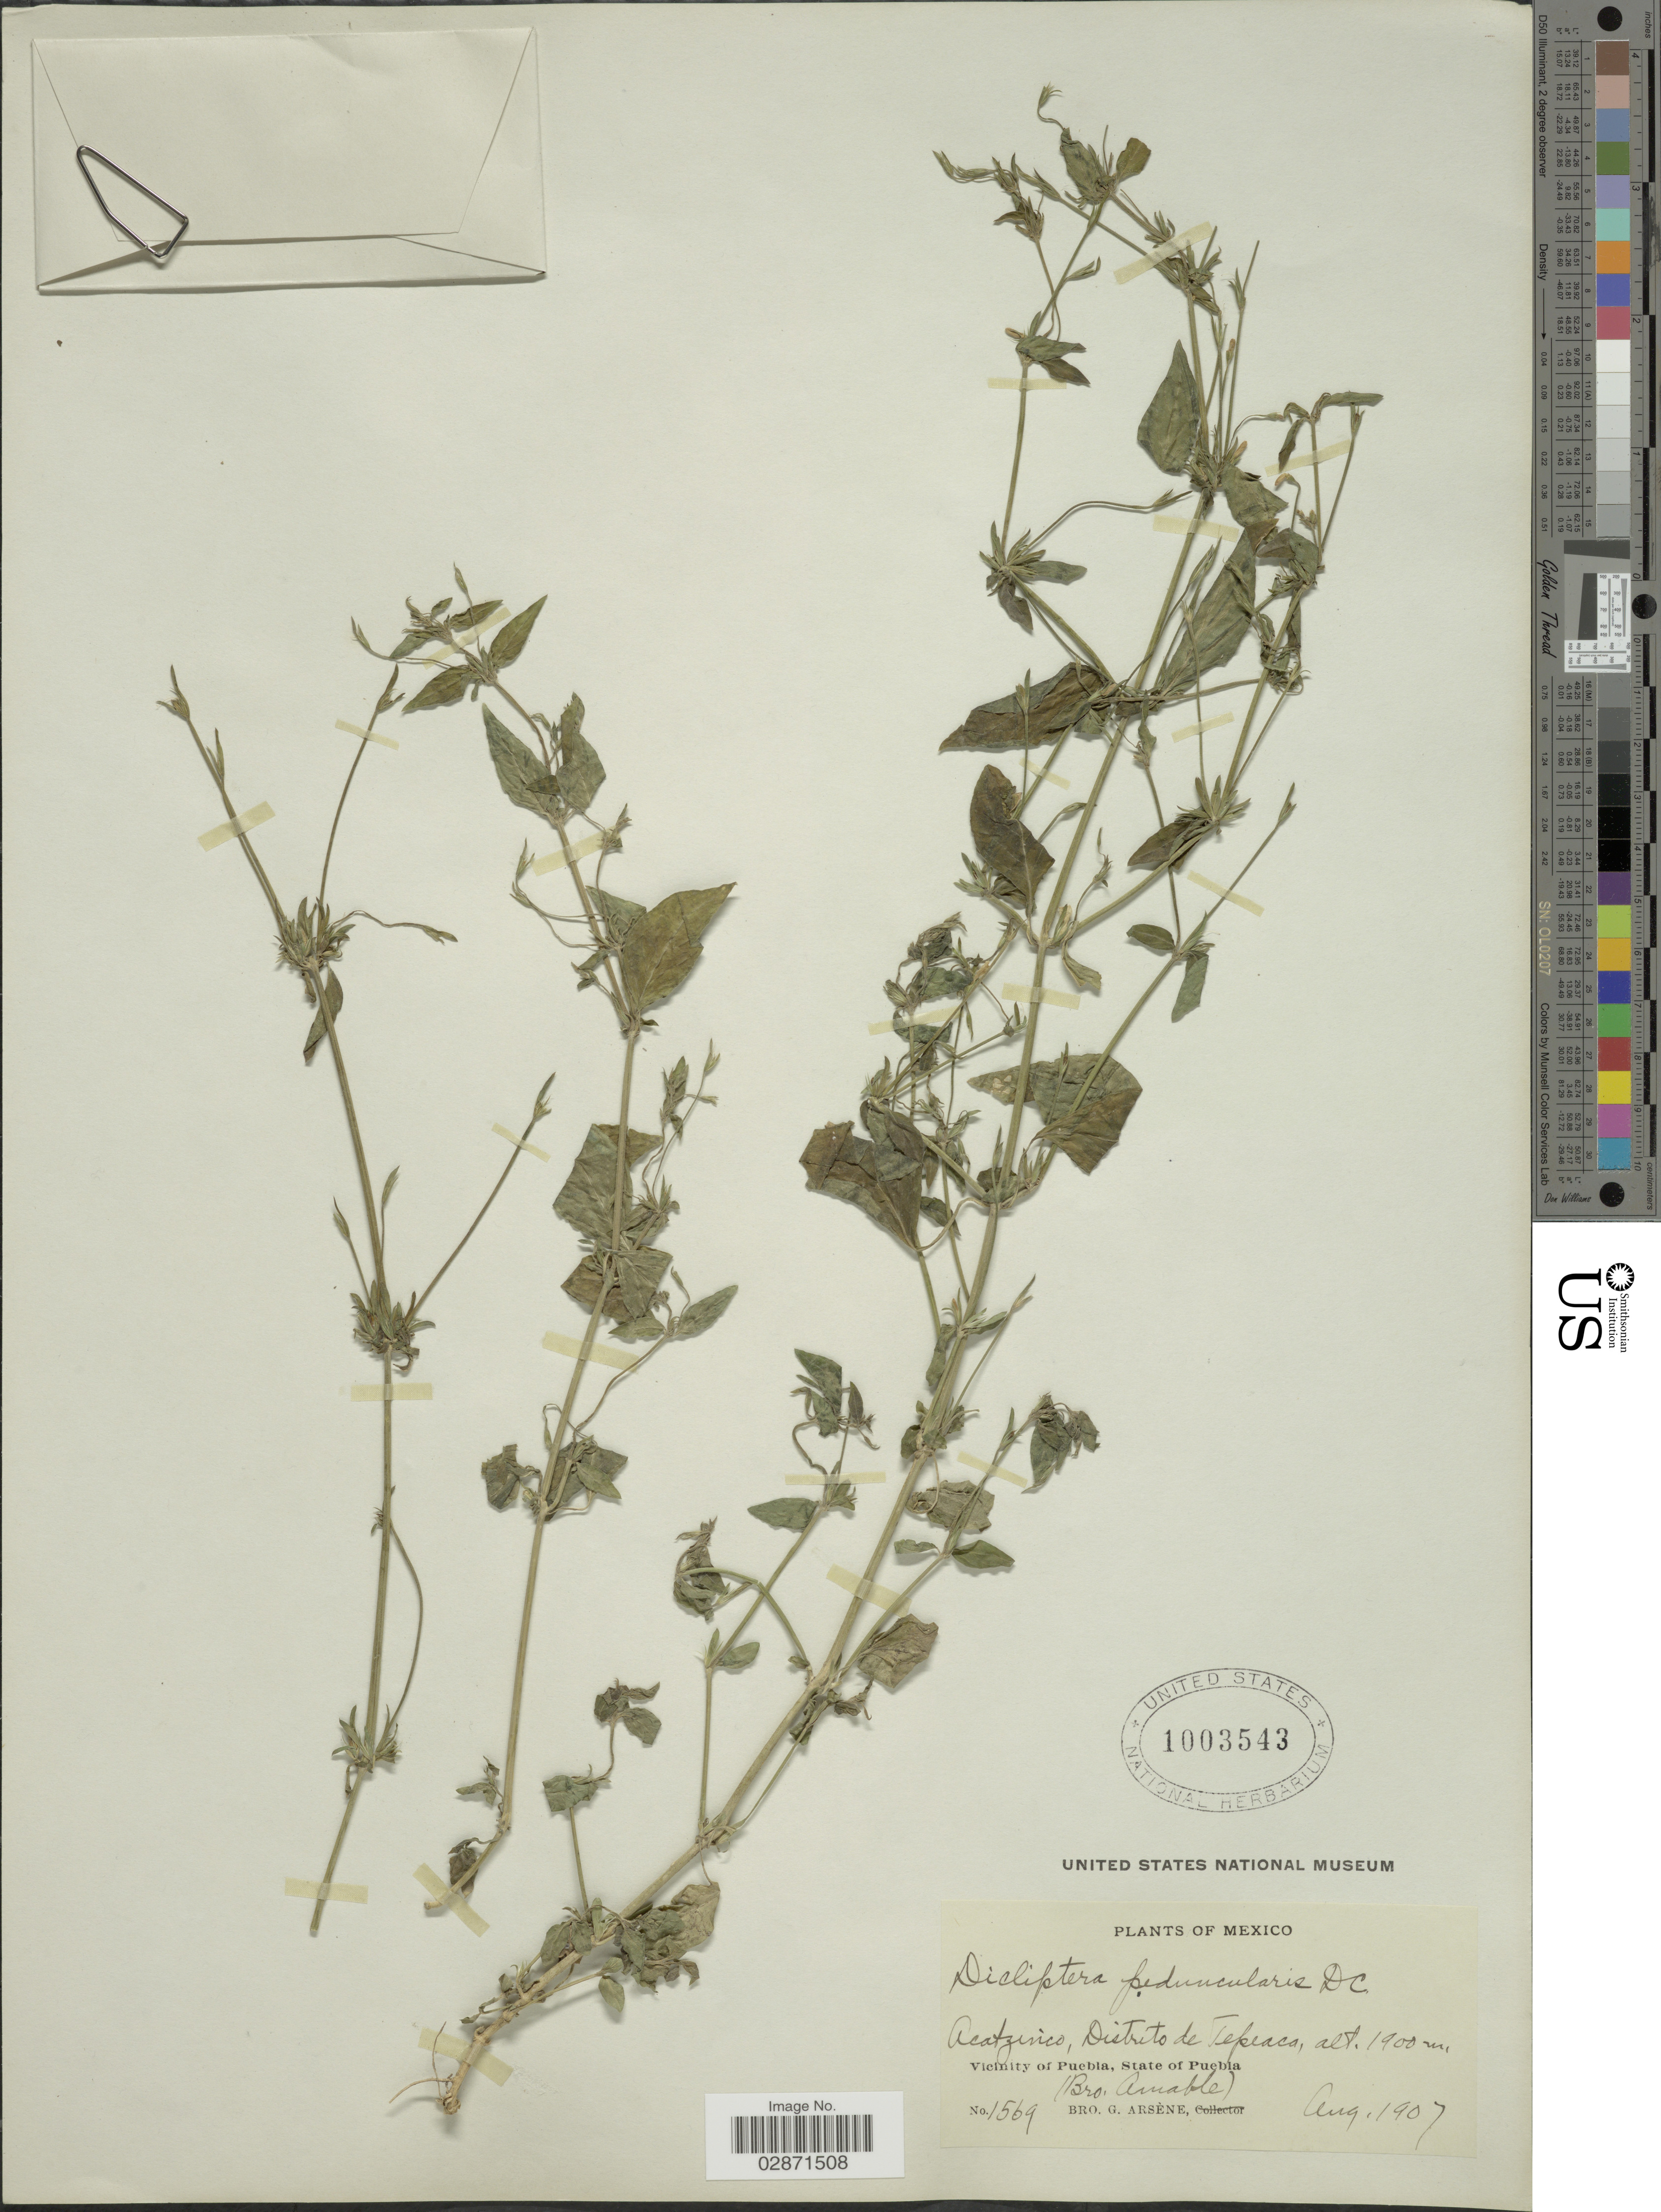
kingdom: Plantae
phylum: Tracheophyta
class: Magnoliopsida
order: Lamiales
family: Acanthaceae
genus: Dicliptera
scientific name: Dicliptera peduncularis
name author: Nees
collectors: Bro. G. Arsène & B. Amable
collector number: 1569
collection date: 1907-08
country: Mexico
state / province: Puebla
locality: Acatzinco, Distrito de Tepeaca. Vicinity of Puebla.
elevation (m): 1900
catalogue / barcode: US 1003543